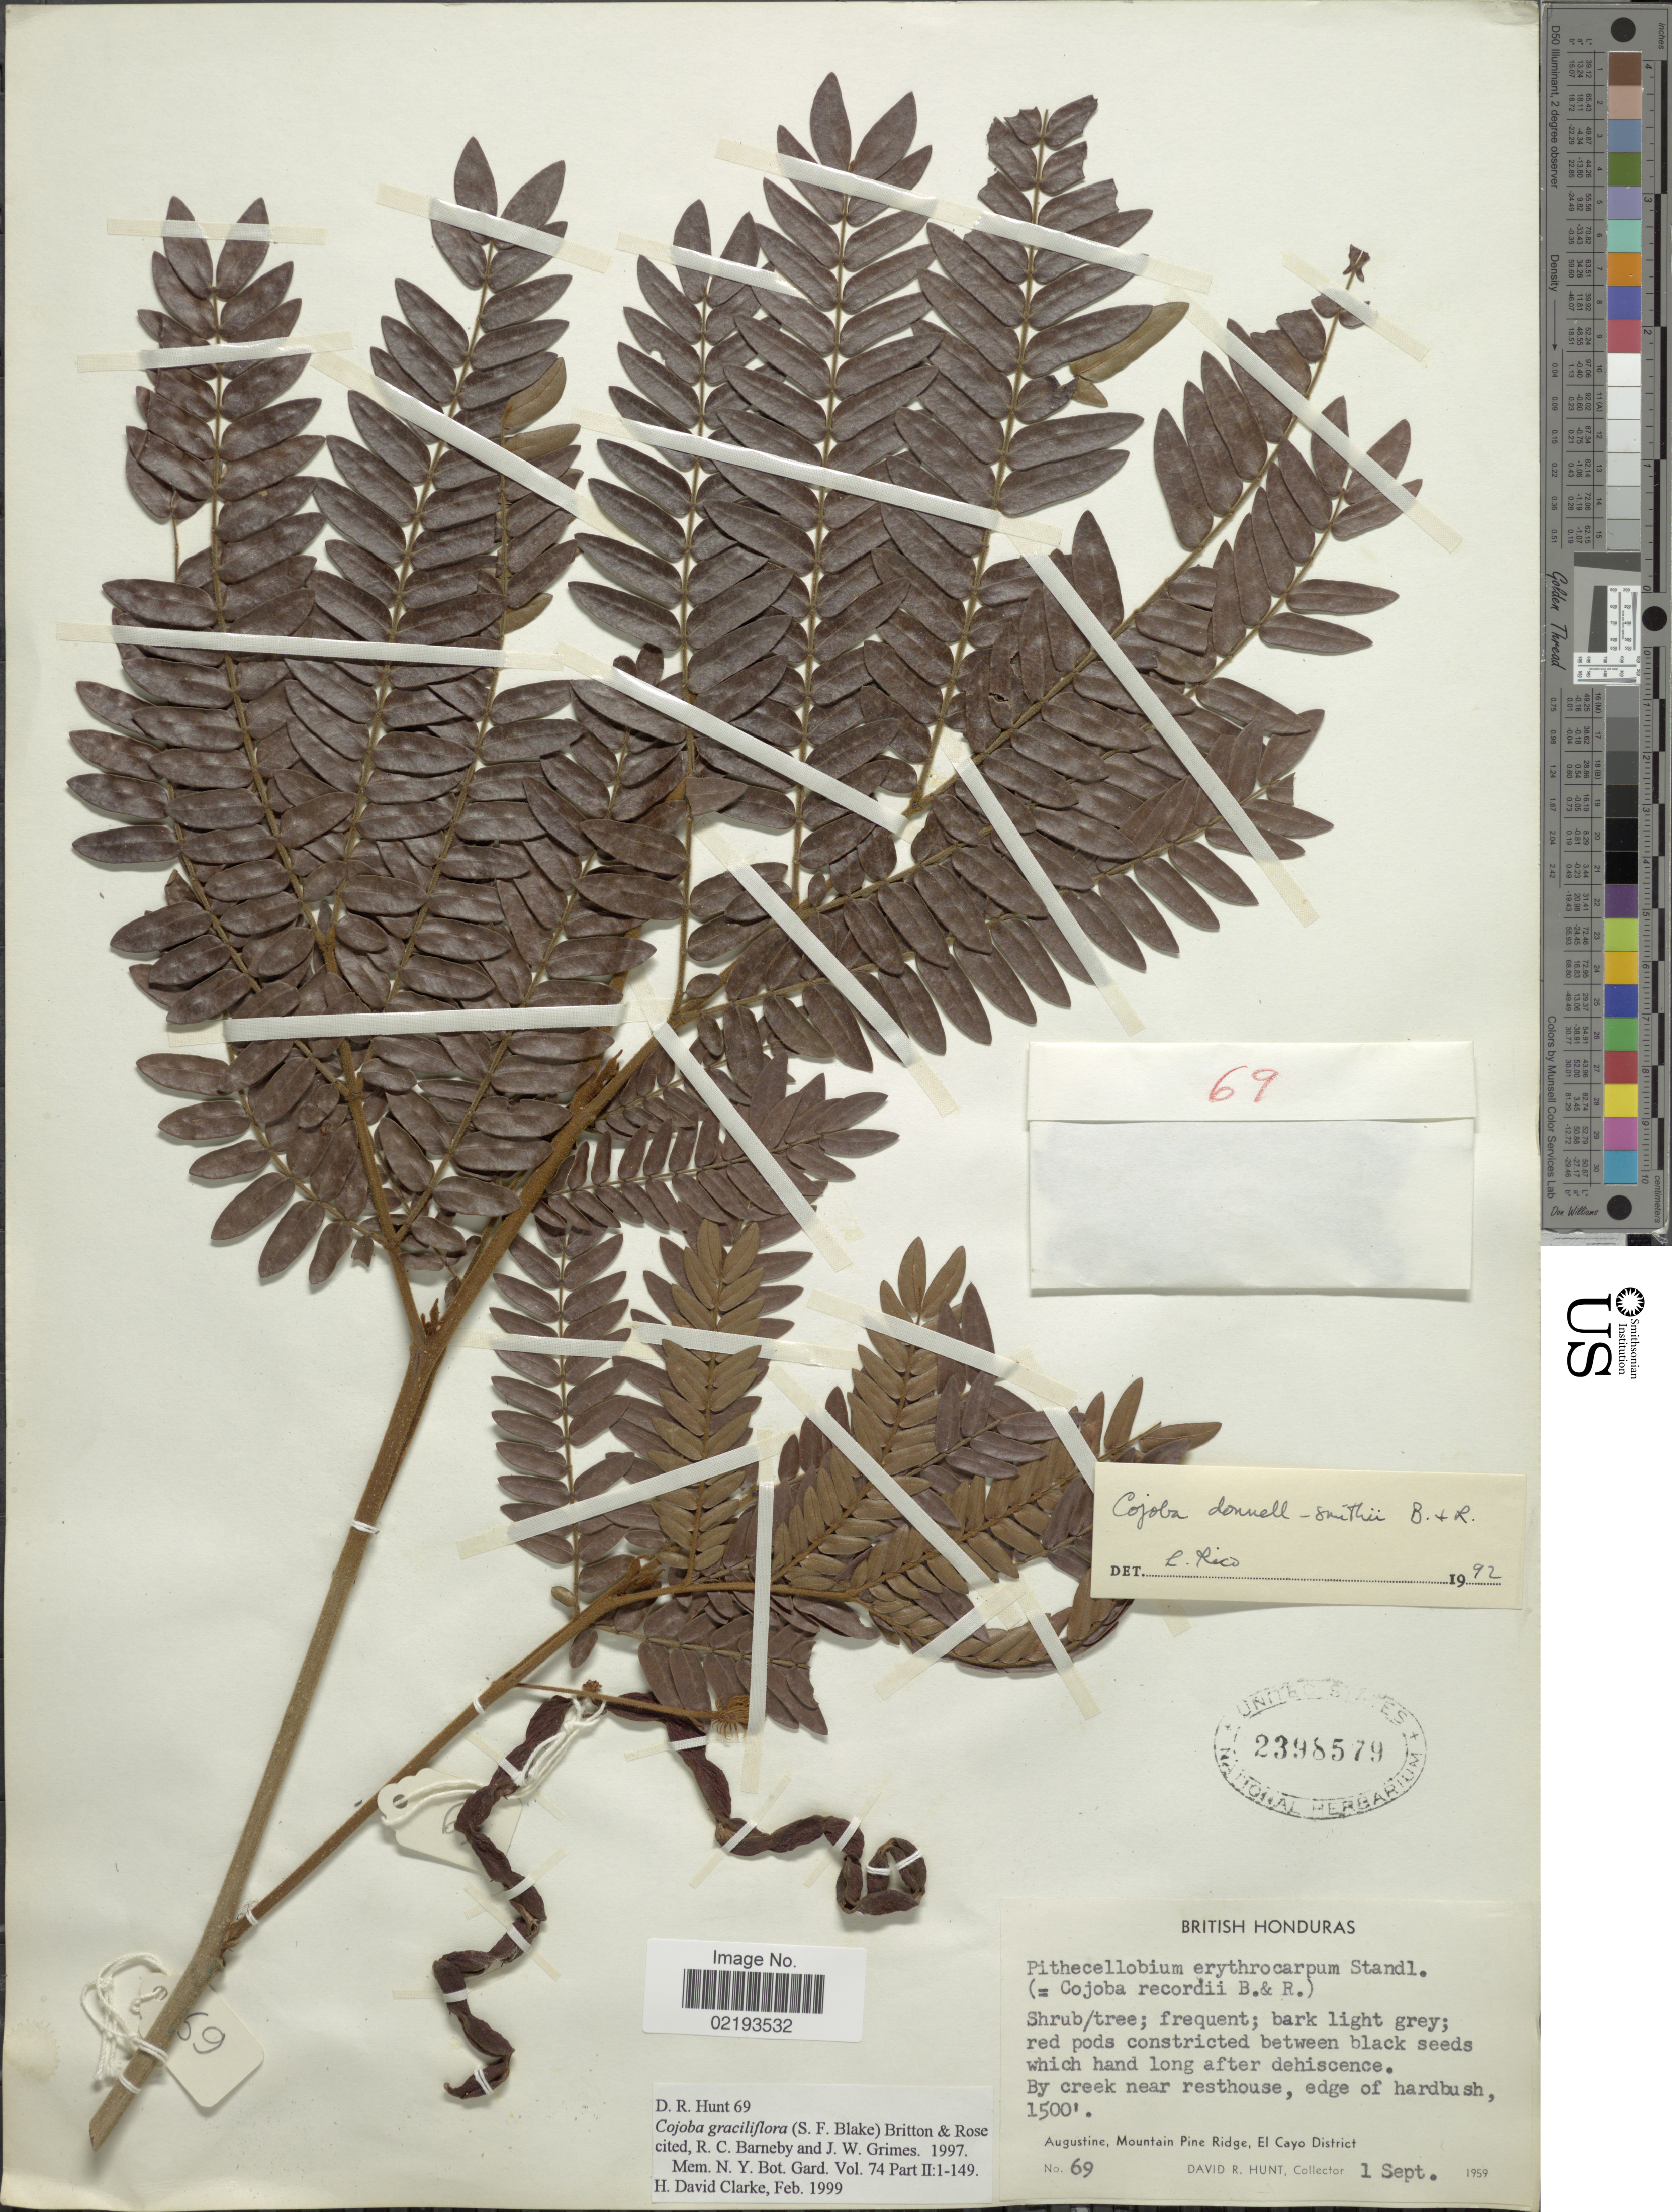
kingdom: Plantae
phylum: Tracheophyta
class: Magnoliopsida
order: Fabales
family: Fabaceae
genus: Cojoba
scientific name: Cojoba graciliflora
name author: (S.F. Blake) Britton & Rose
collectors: D. R. Hunt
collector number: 69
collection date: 1959-09-01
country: Belize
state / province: Cayo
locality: By creek near resthouse, edge of hardbush, Augustine, Mountain Pine Ridge, El Cayo District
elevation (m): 457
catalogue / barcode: US 2398579